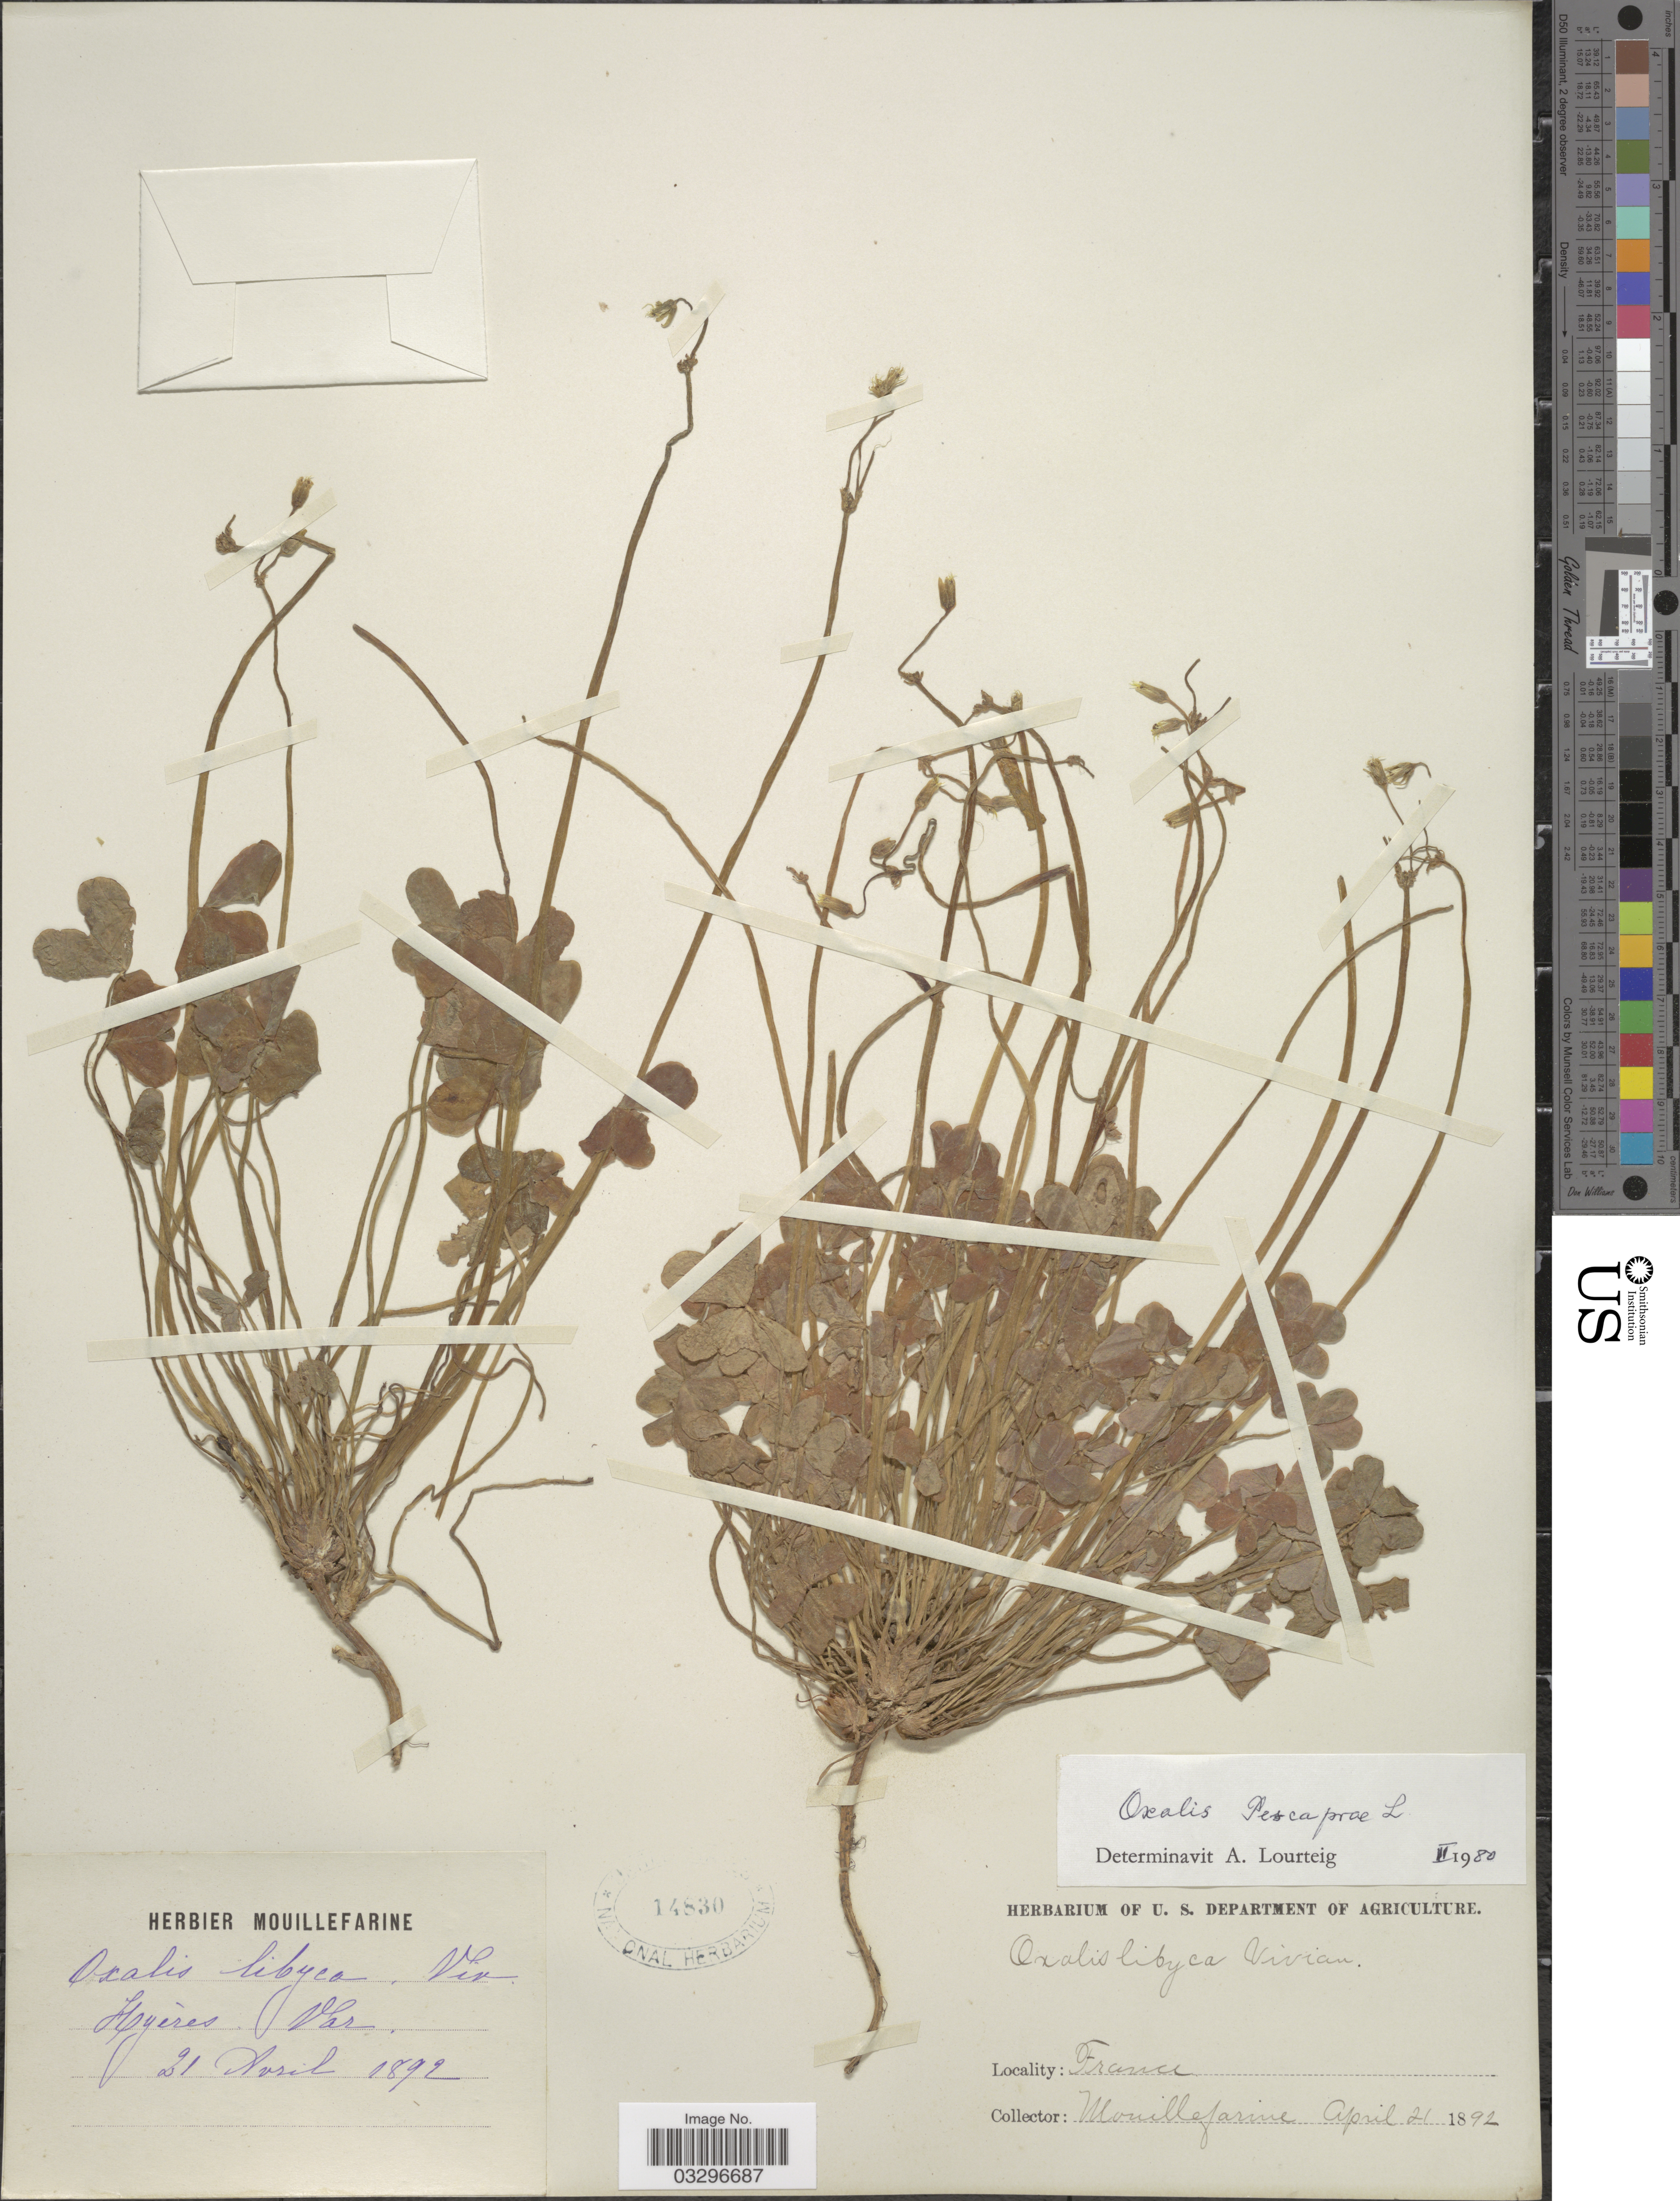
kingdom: Plantae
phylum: Tracheophyta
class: Magnoliopsida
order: Oxalidales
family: Oxalidaceae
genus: Oxalis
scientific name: Oxalis pes-caprae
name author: L.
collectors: A. Mouillefarine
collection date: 1892-04-21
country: France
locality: Hyères Var.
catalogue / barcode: US 14830